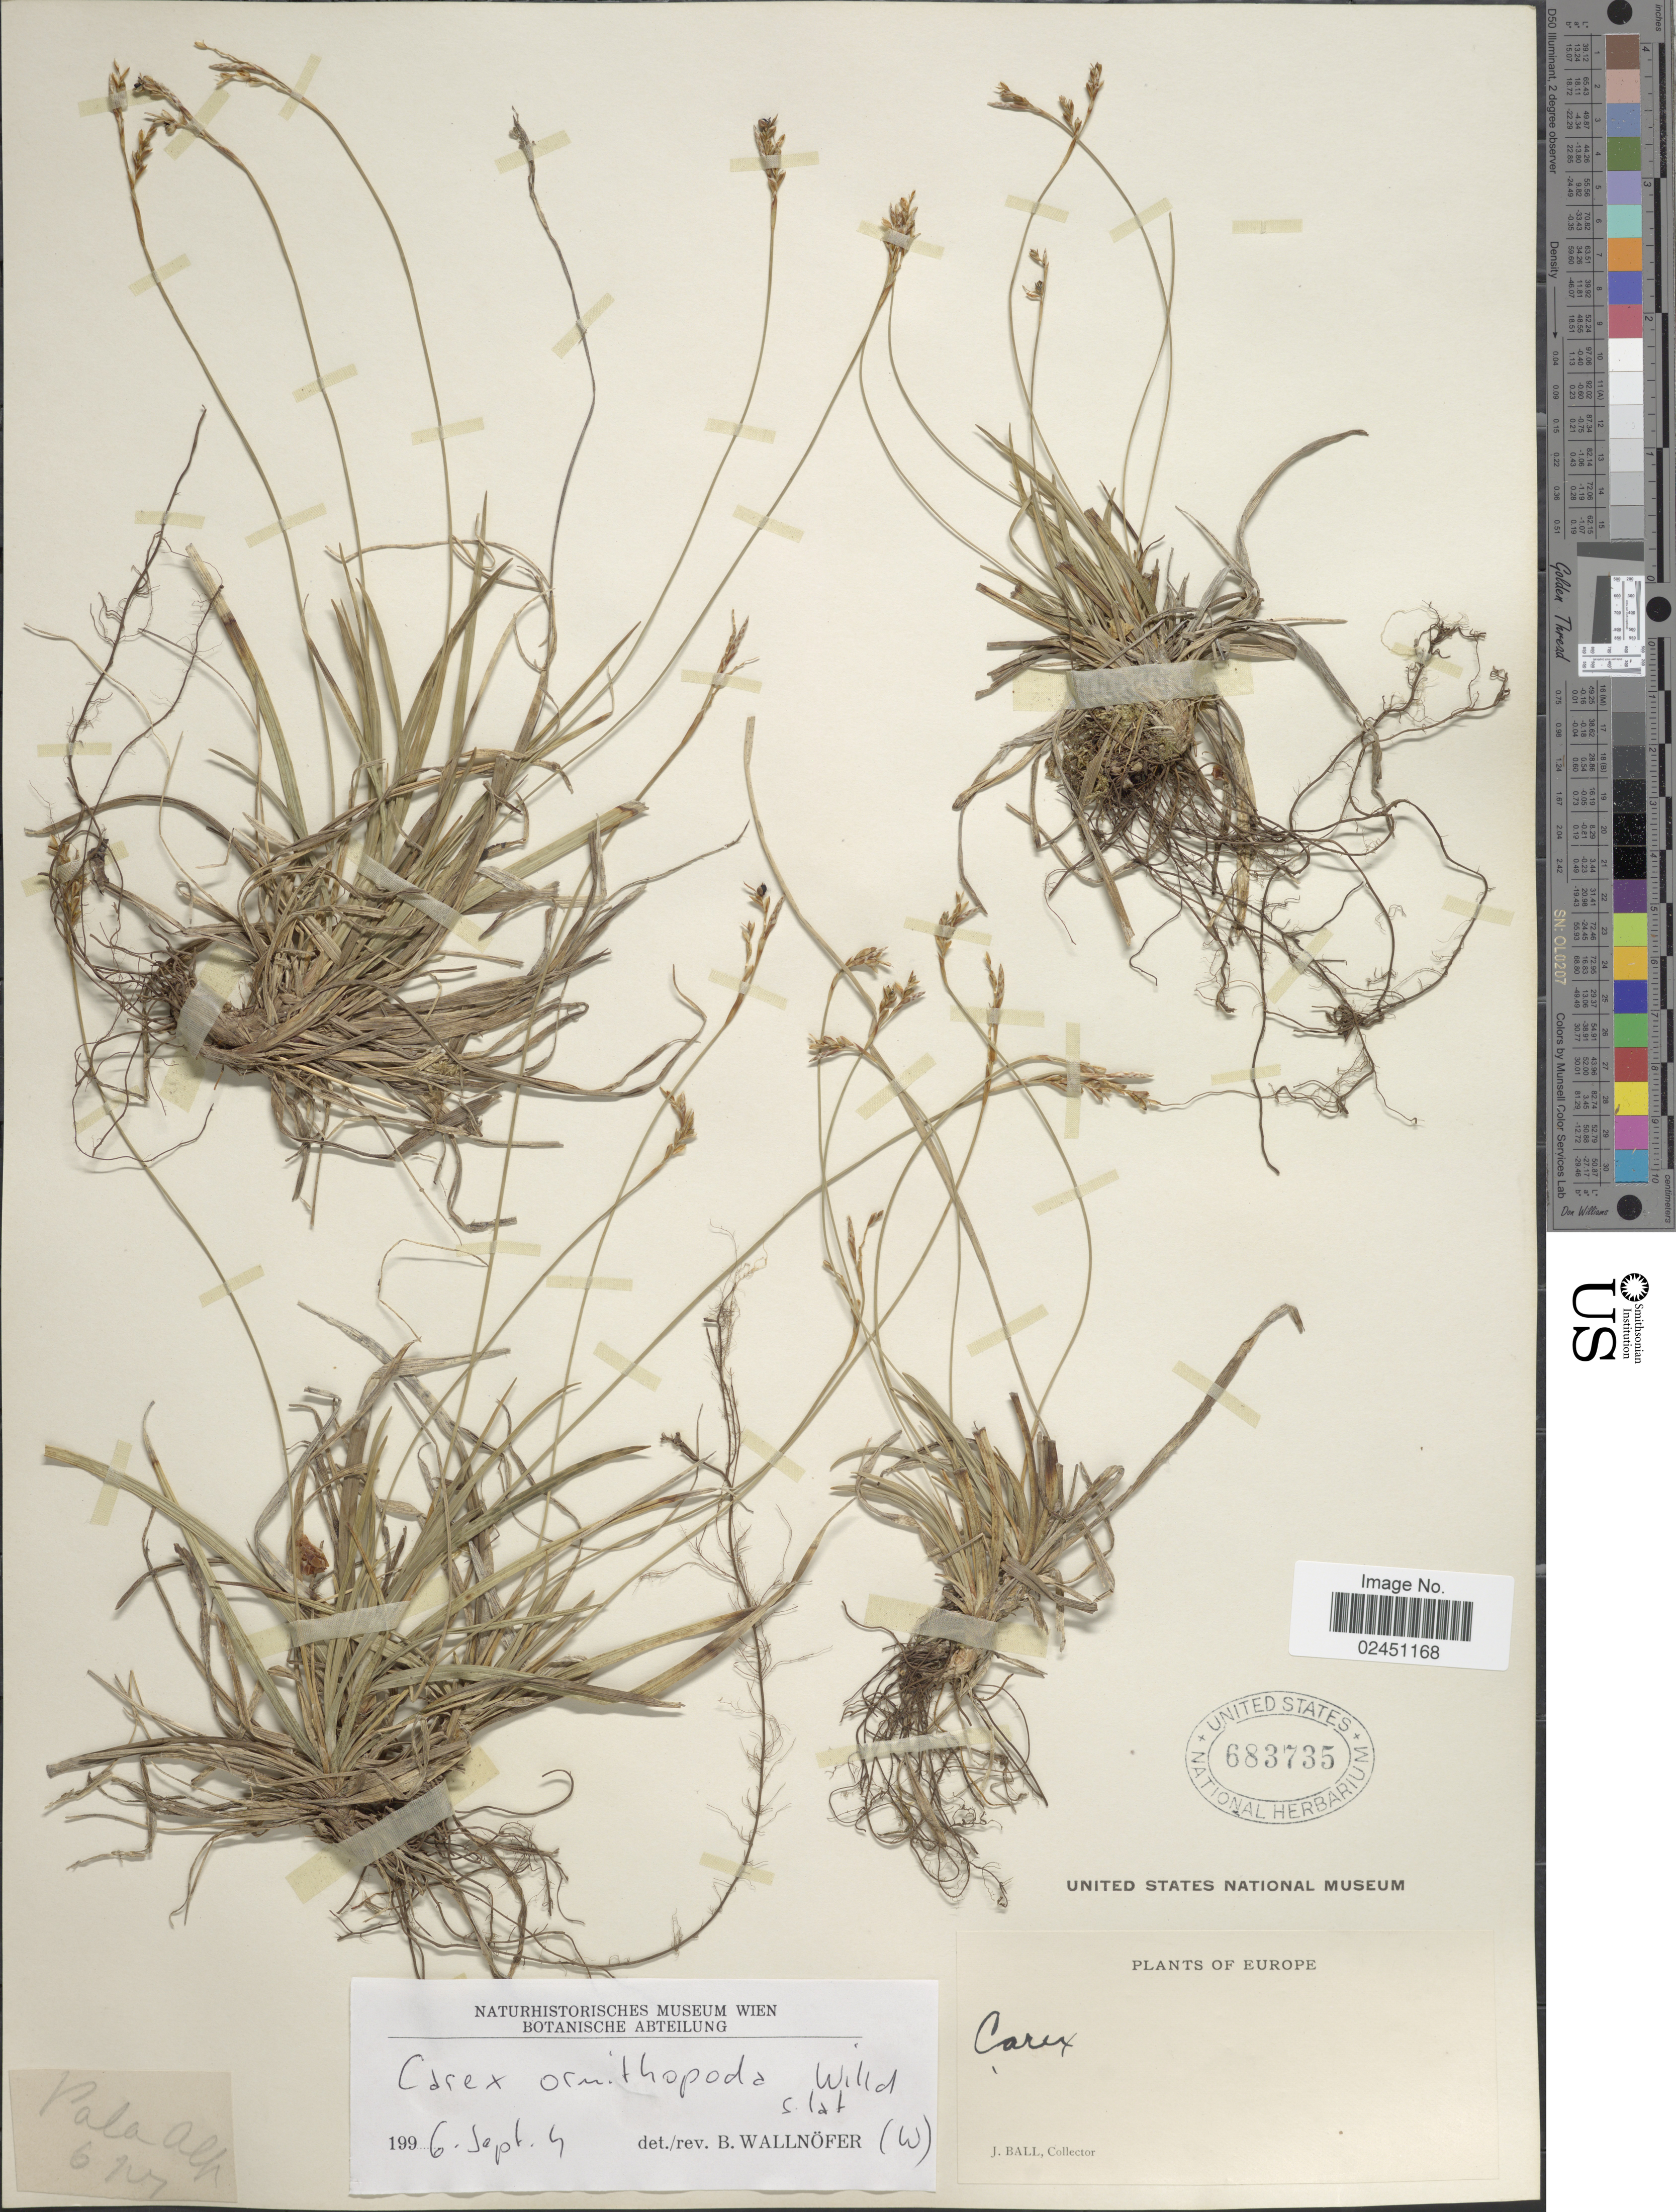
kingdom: Plantae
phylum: Tracheophyta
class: Liliopsida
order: Poales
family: Cyperaceae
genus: Carex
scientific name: Carex ornithopoda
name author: Willd.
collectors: J. Ball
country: Italy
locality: Europe, Pala Alp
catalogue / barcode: US 683735